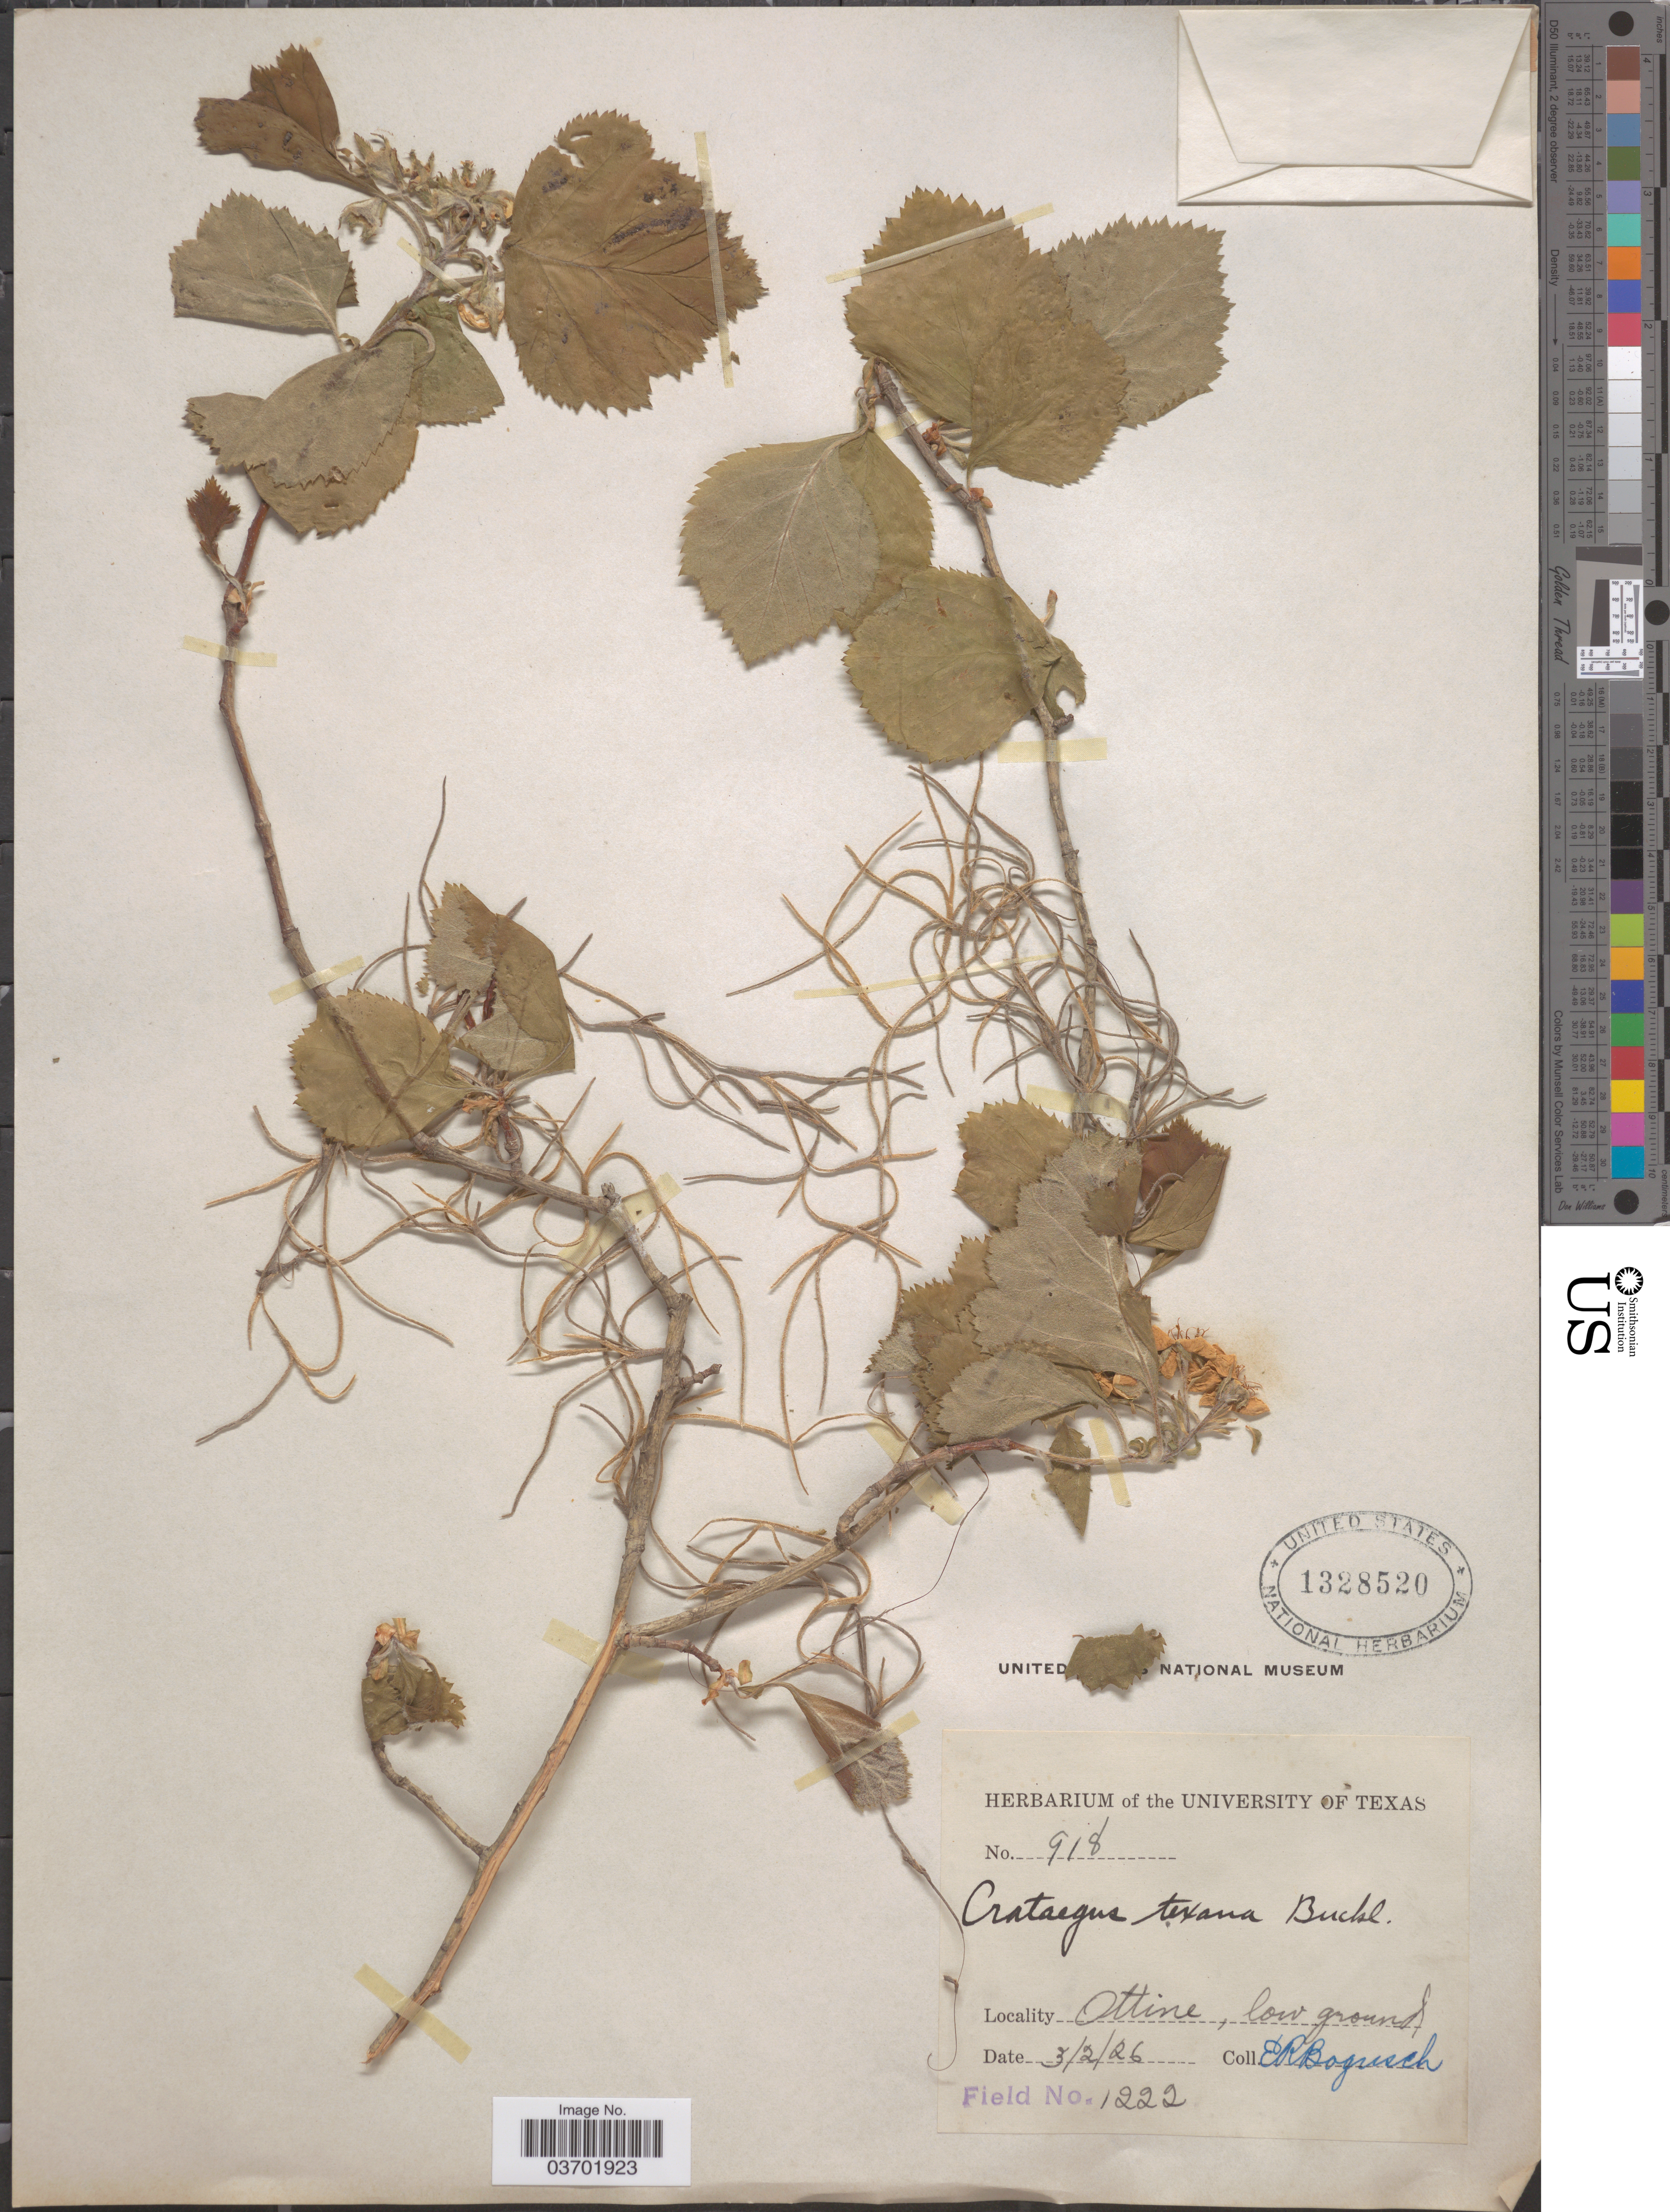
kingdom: Plantae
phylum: Tracheophyta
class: Magnoliopsida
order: Rosales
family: Rosaceae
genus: Crataegus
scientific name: Crataegus texana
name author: Buckley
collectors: E. Bogusch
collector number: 918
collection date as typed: Transcribed d/m/y: 2/3/26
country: United States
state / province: Texas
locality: Ottine, low ground.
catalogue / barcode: US 1328520